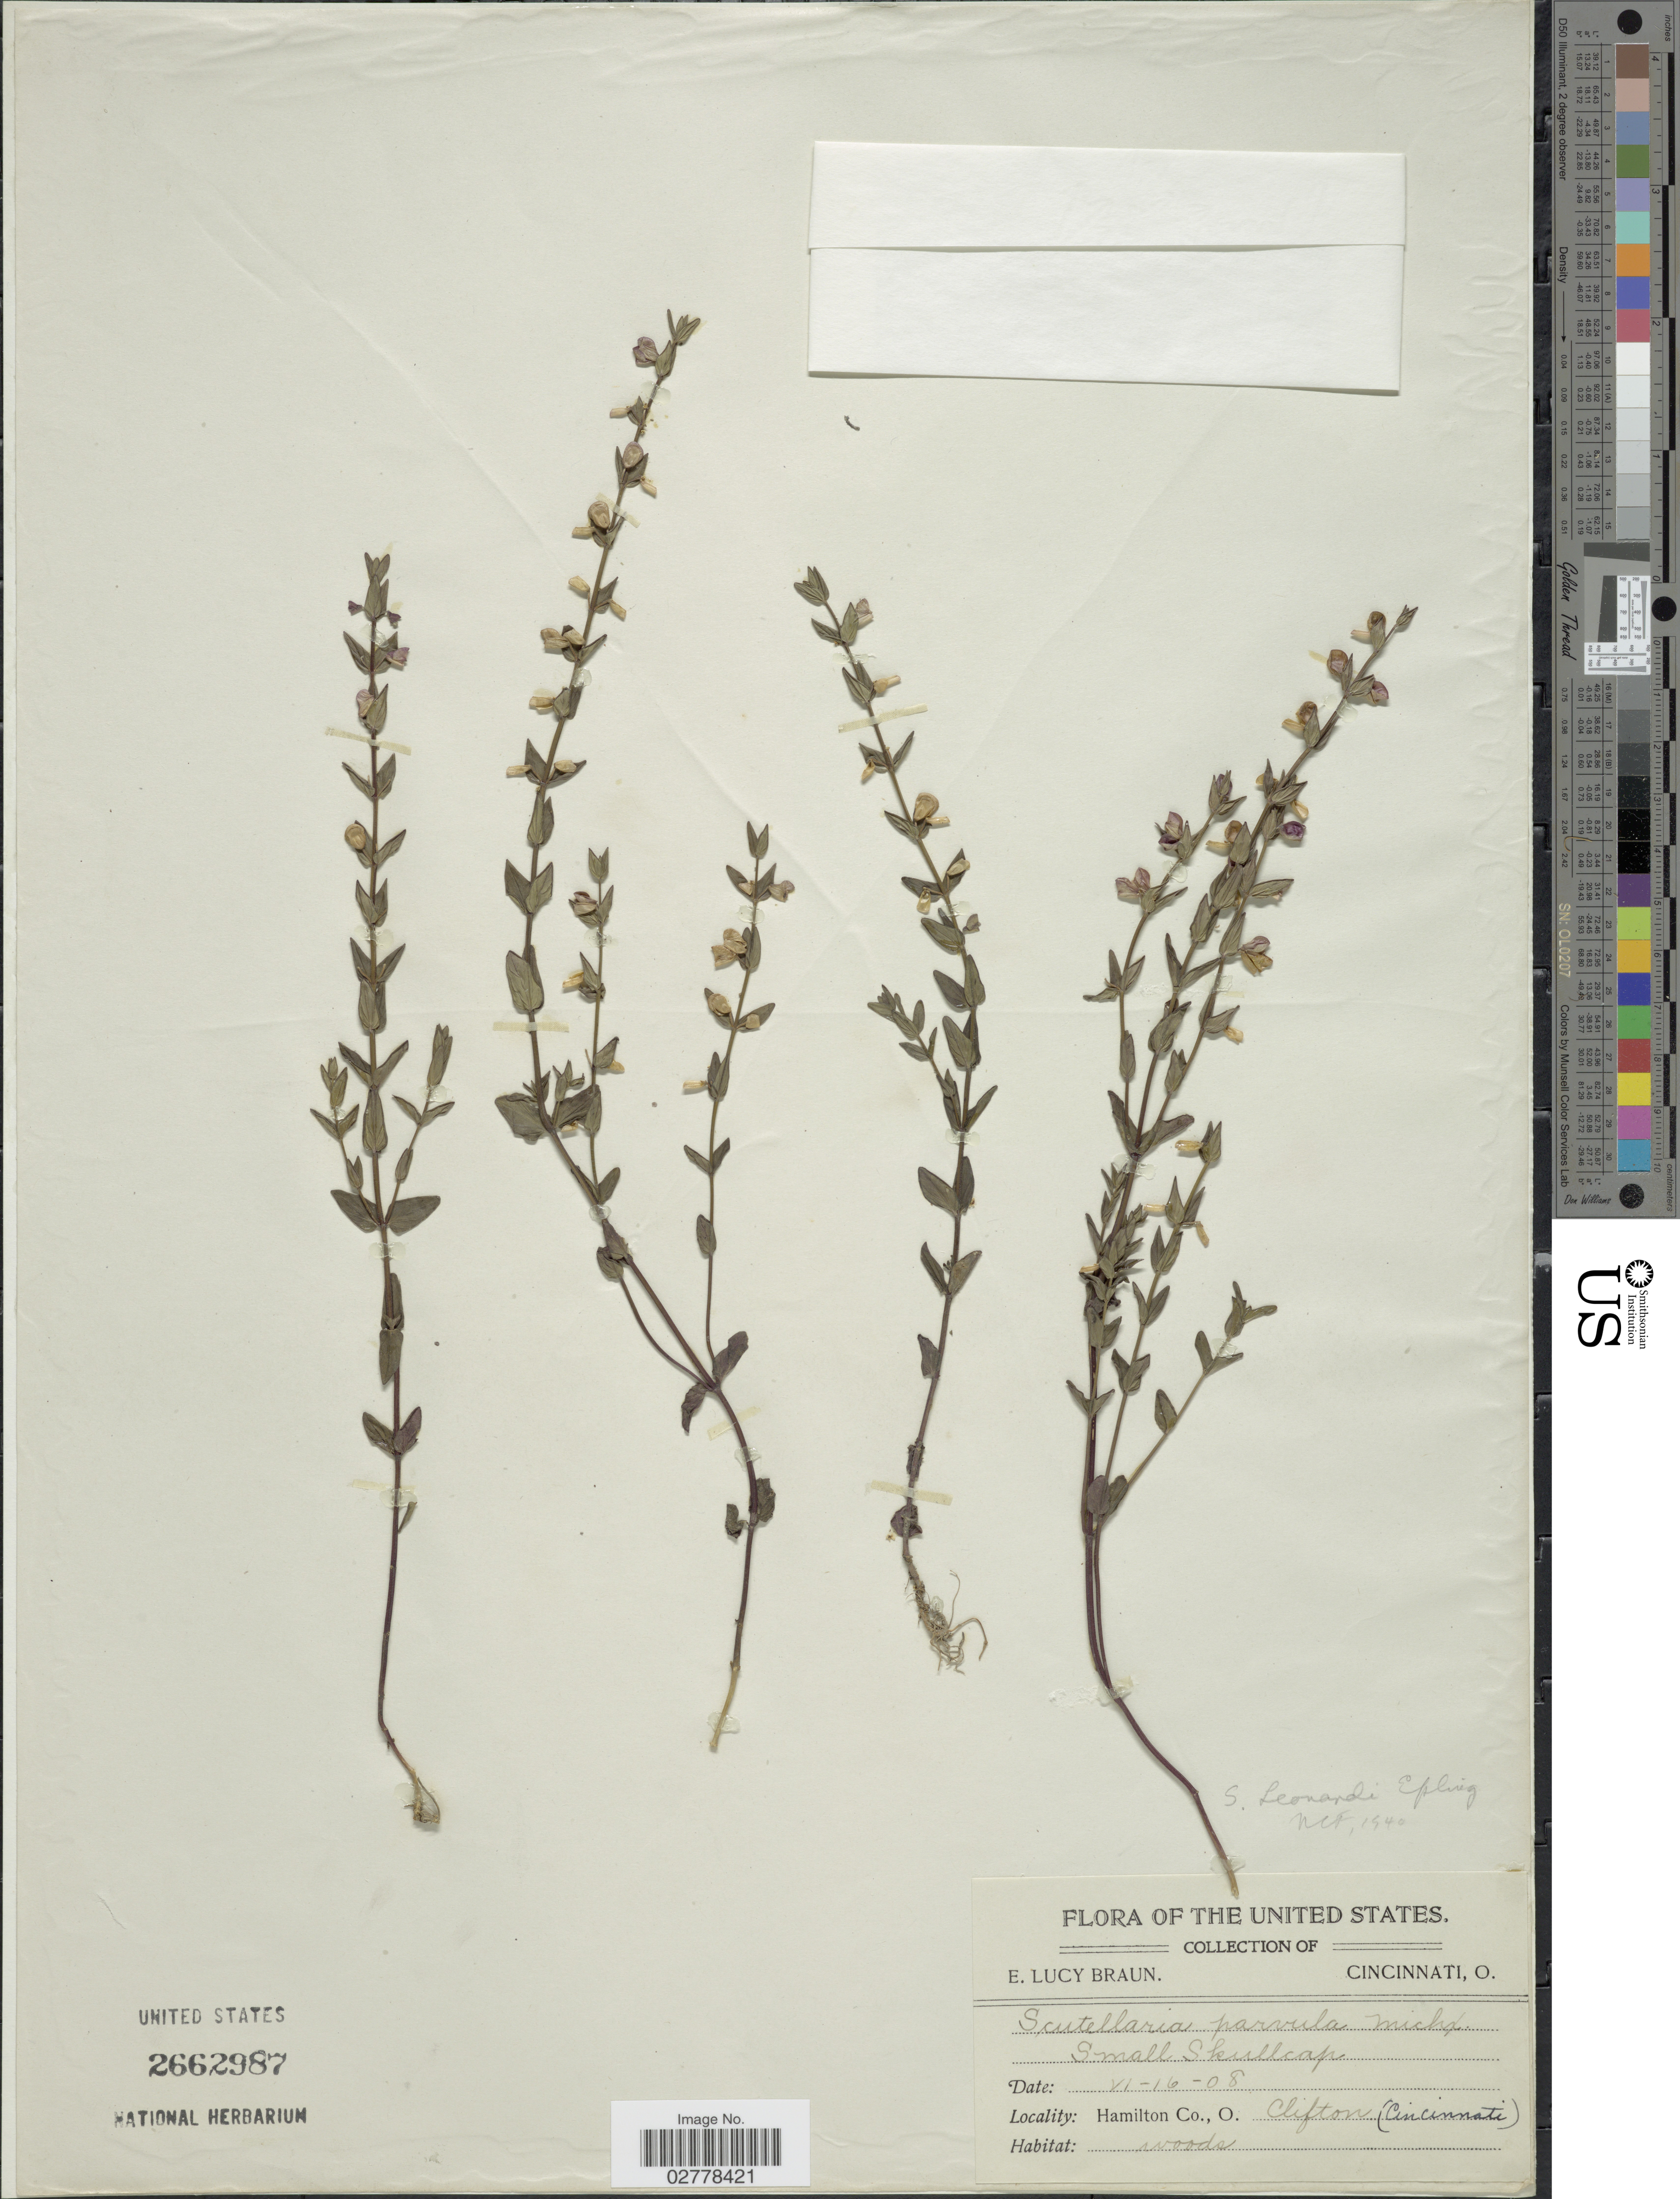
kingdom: Plantae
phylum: Tracheophyta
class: Magnoliopsida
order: Lamiales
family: Lamiaceae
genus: Scutellaria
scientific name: Scutellaria leonardii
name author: Epling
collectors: E. L. Braun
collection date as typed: Transcribed d/m/y: 16/6/8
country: United States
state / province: Ohio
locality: Hamilton Co. Clifton (Cincinnati).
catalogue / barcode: US 2662987